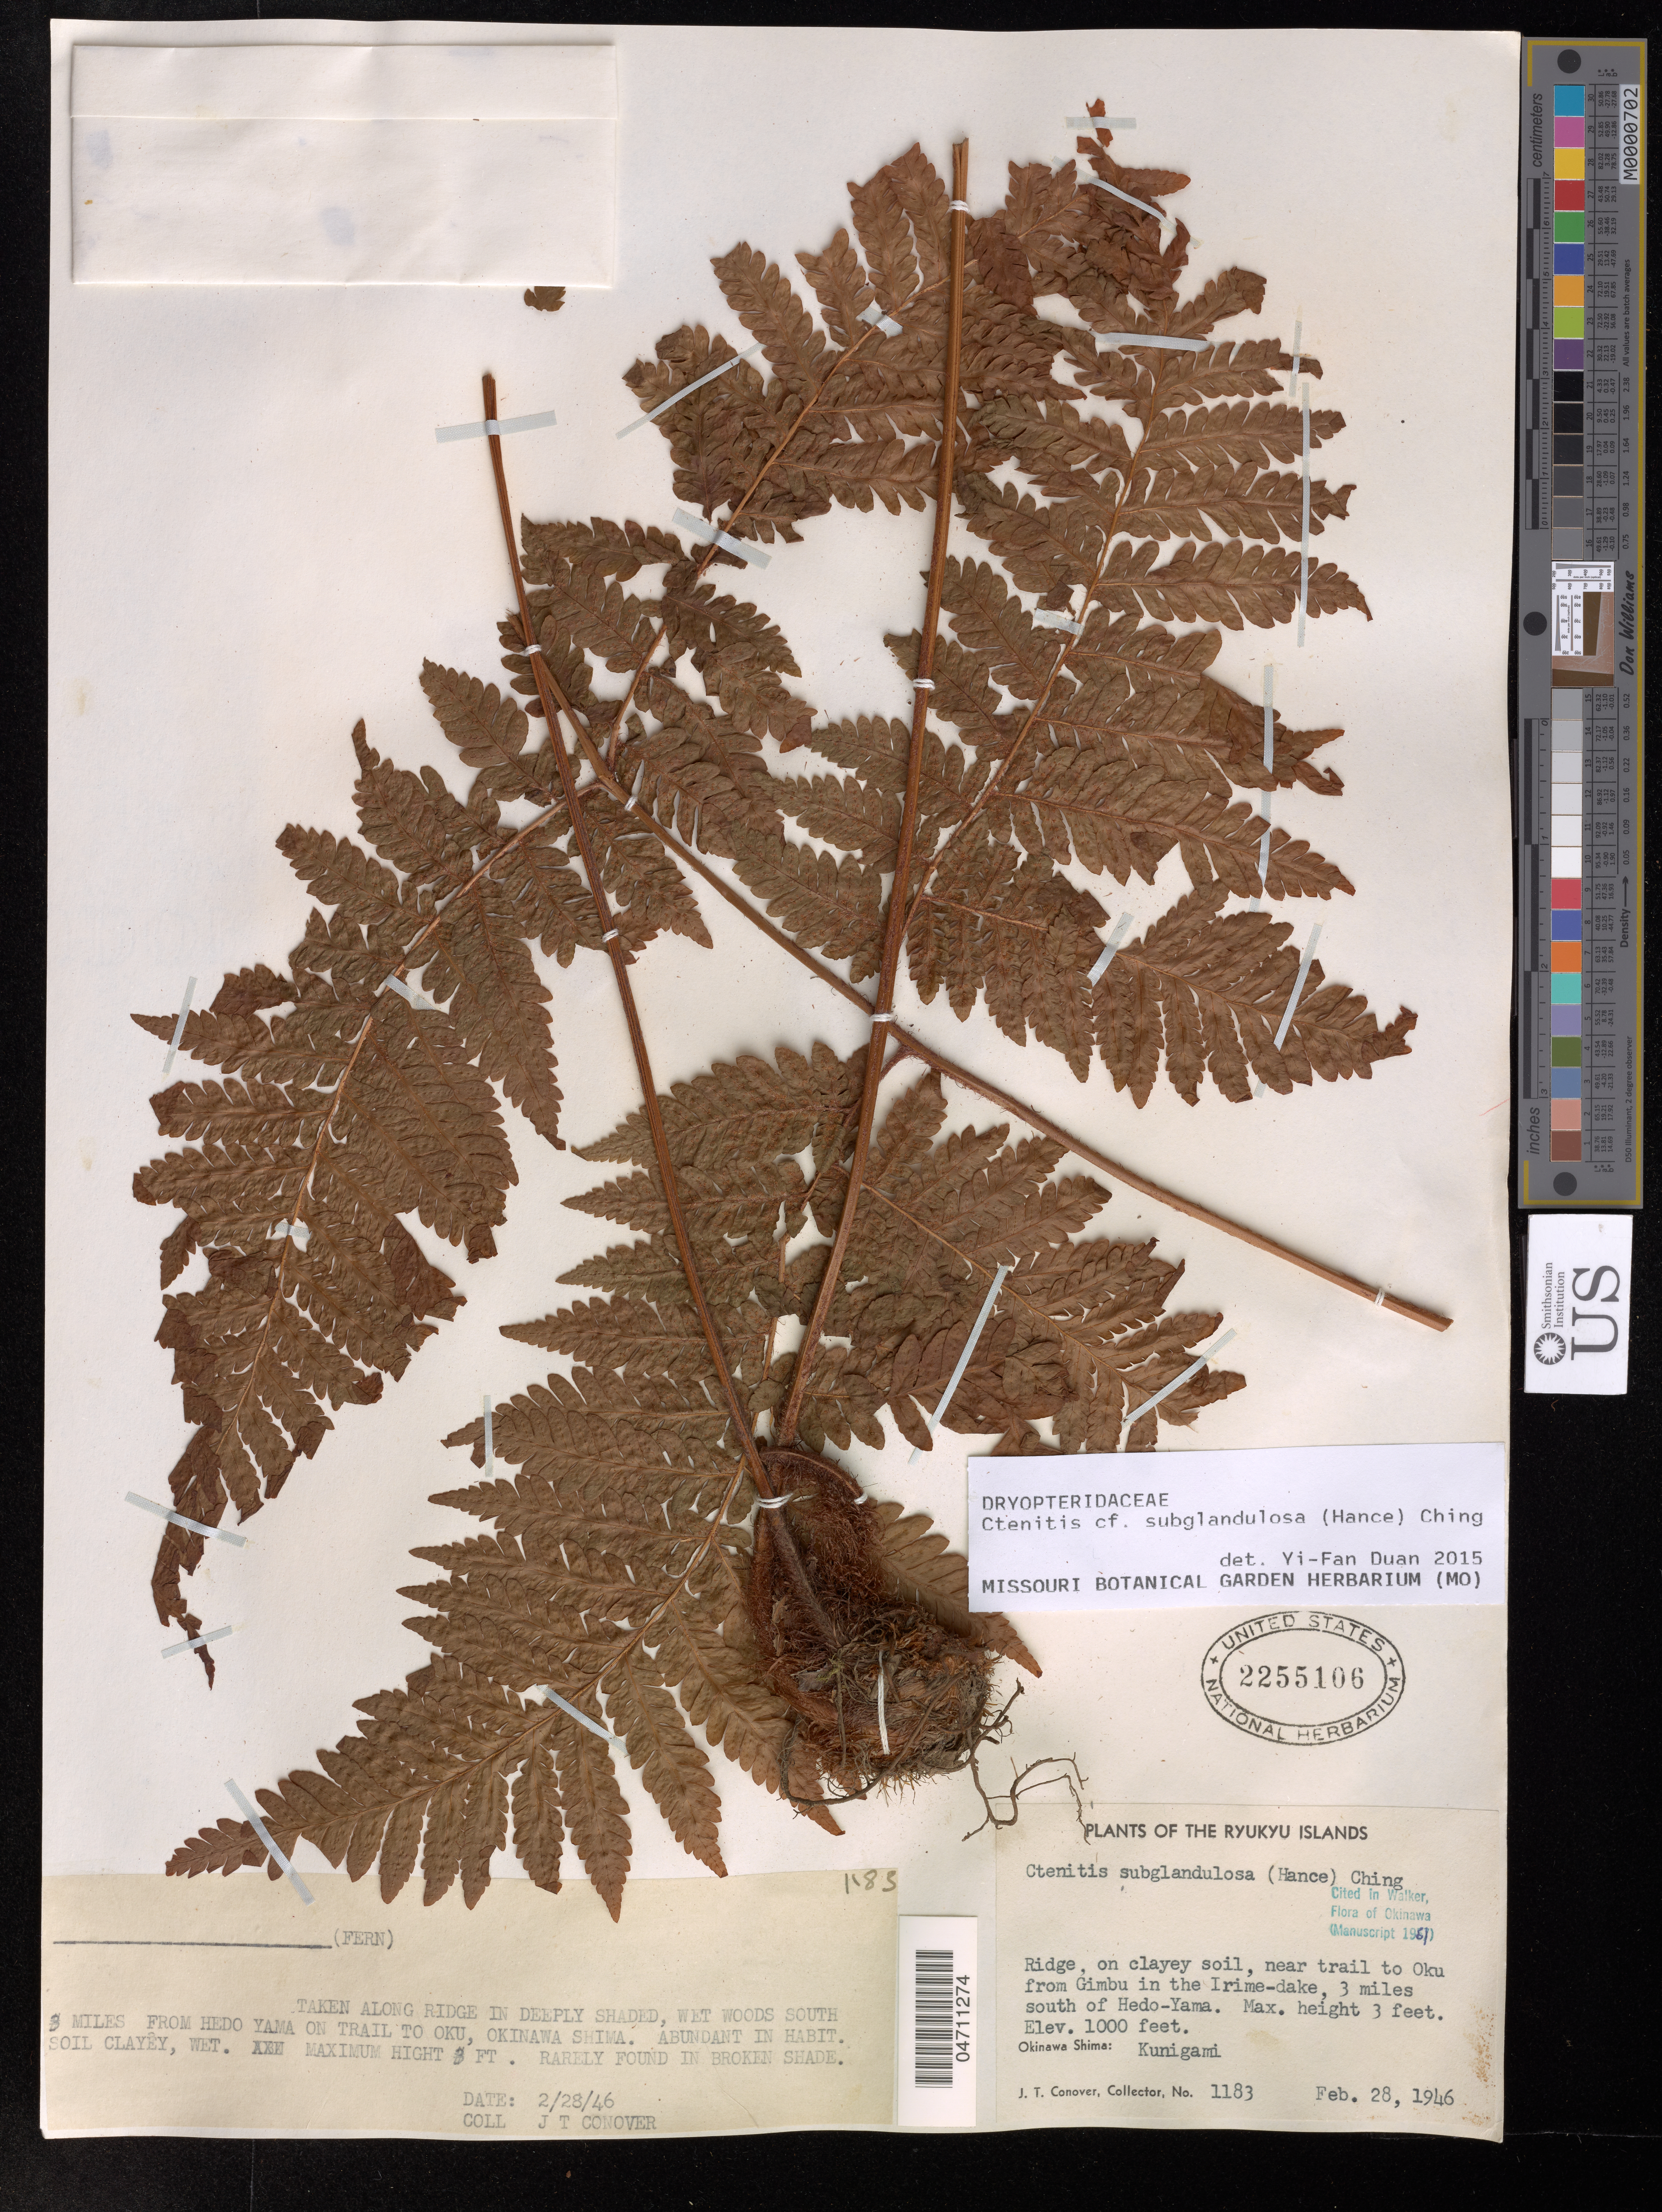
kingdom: Plantae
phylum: Tracheophyta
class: Polypodiopsida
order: Polypodiales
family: Dryopteridaceae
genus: Ctenitis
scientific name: Ctenitis subglandulosa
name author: (Hance) Ching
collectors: J. T. Conover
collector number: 1183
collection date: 1946-02-28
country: Japan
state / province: Okinawa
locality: The Ryukyu Islands, 3 miles south of Hedo-Yama, Kunigami.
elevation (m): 305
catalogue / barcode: US 2255106